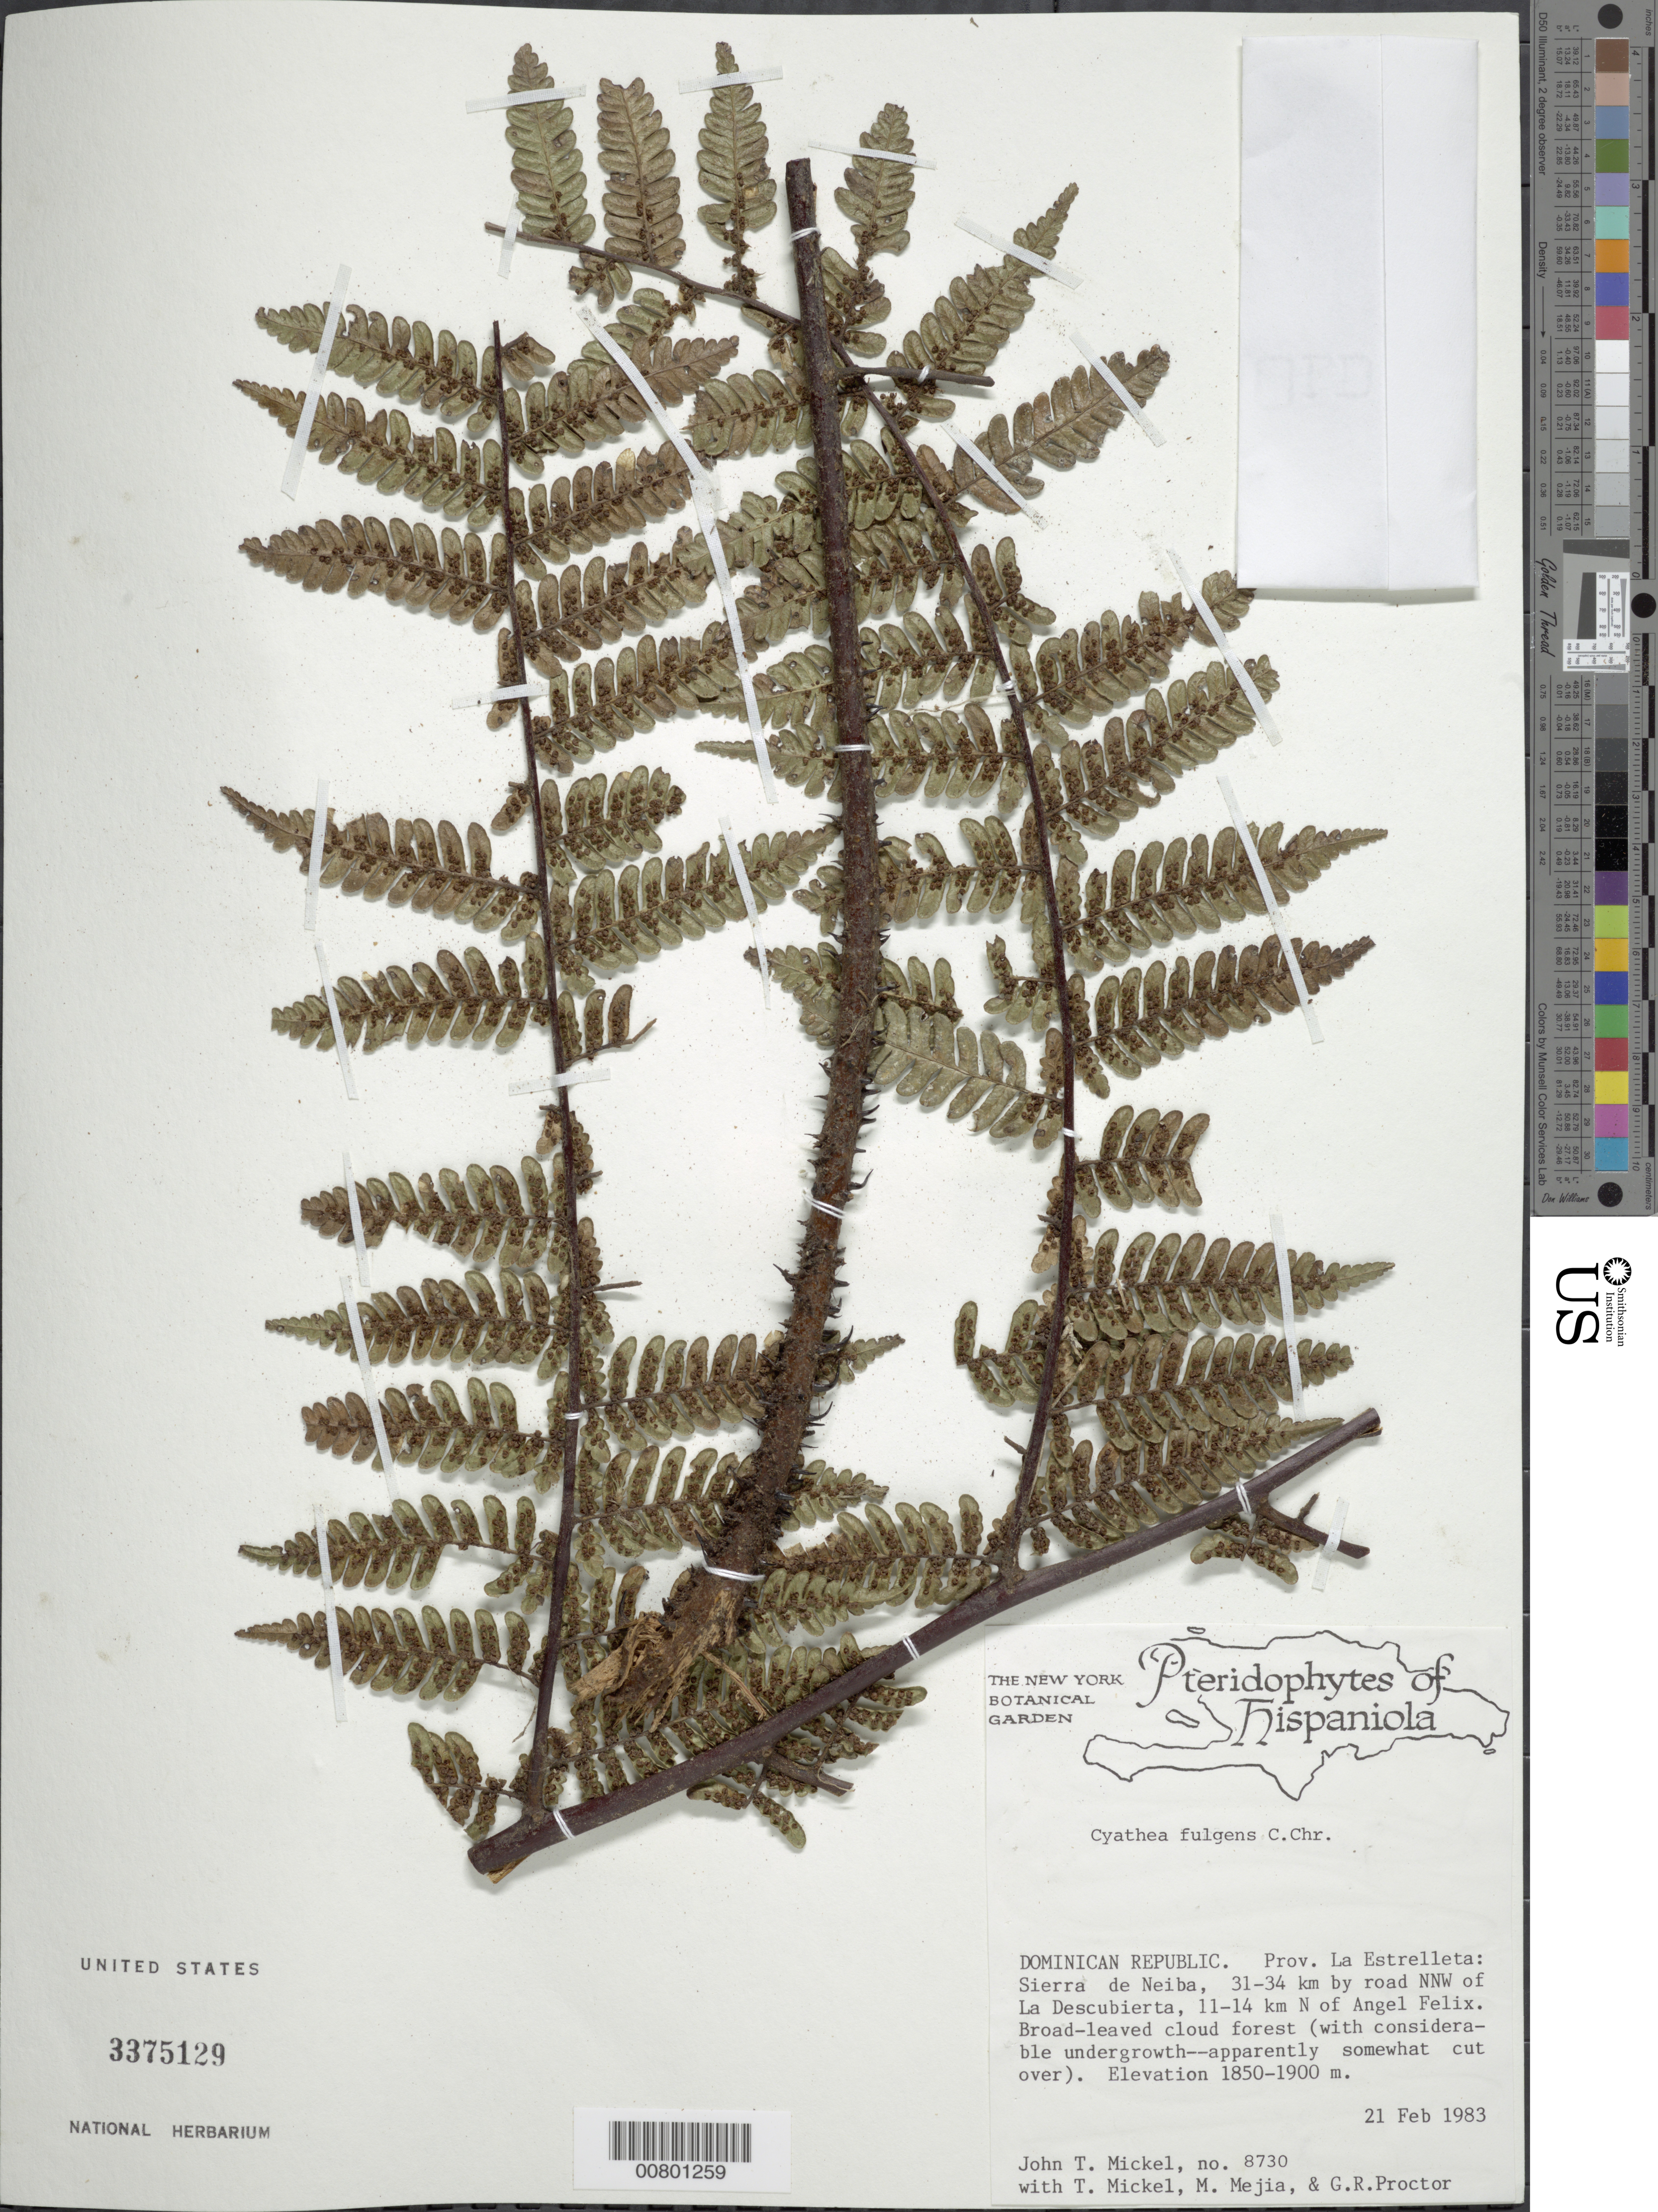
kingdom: Plantae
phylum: Tracheophyta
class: Polypodiopsida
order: Cyatheales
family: Cyatheaceae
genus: Alsophila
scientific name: Alsophila fulgens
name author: (C. Chr.) D.S. Conant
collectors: J. T. Mickel, M. Mejia & G. R. Proctor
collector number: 8730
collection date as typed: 21 Feb 1983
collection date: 1983-02-21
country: Dominican Republic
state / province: El Seibo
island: Hispaniola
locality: Prov. La Estrelleta, Sierra de Neiba, 31-34 km by road NNW of La Descubierta, 11-14 km N of Angel Felix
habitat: Broad-leaved cloud forest (with considerable undergrowth-apparently somewhat cut-over)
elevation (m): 1850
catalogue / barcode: US 3375129